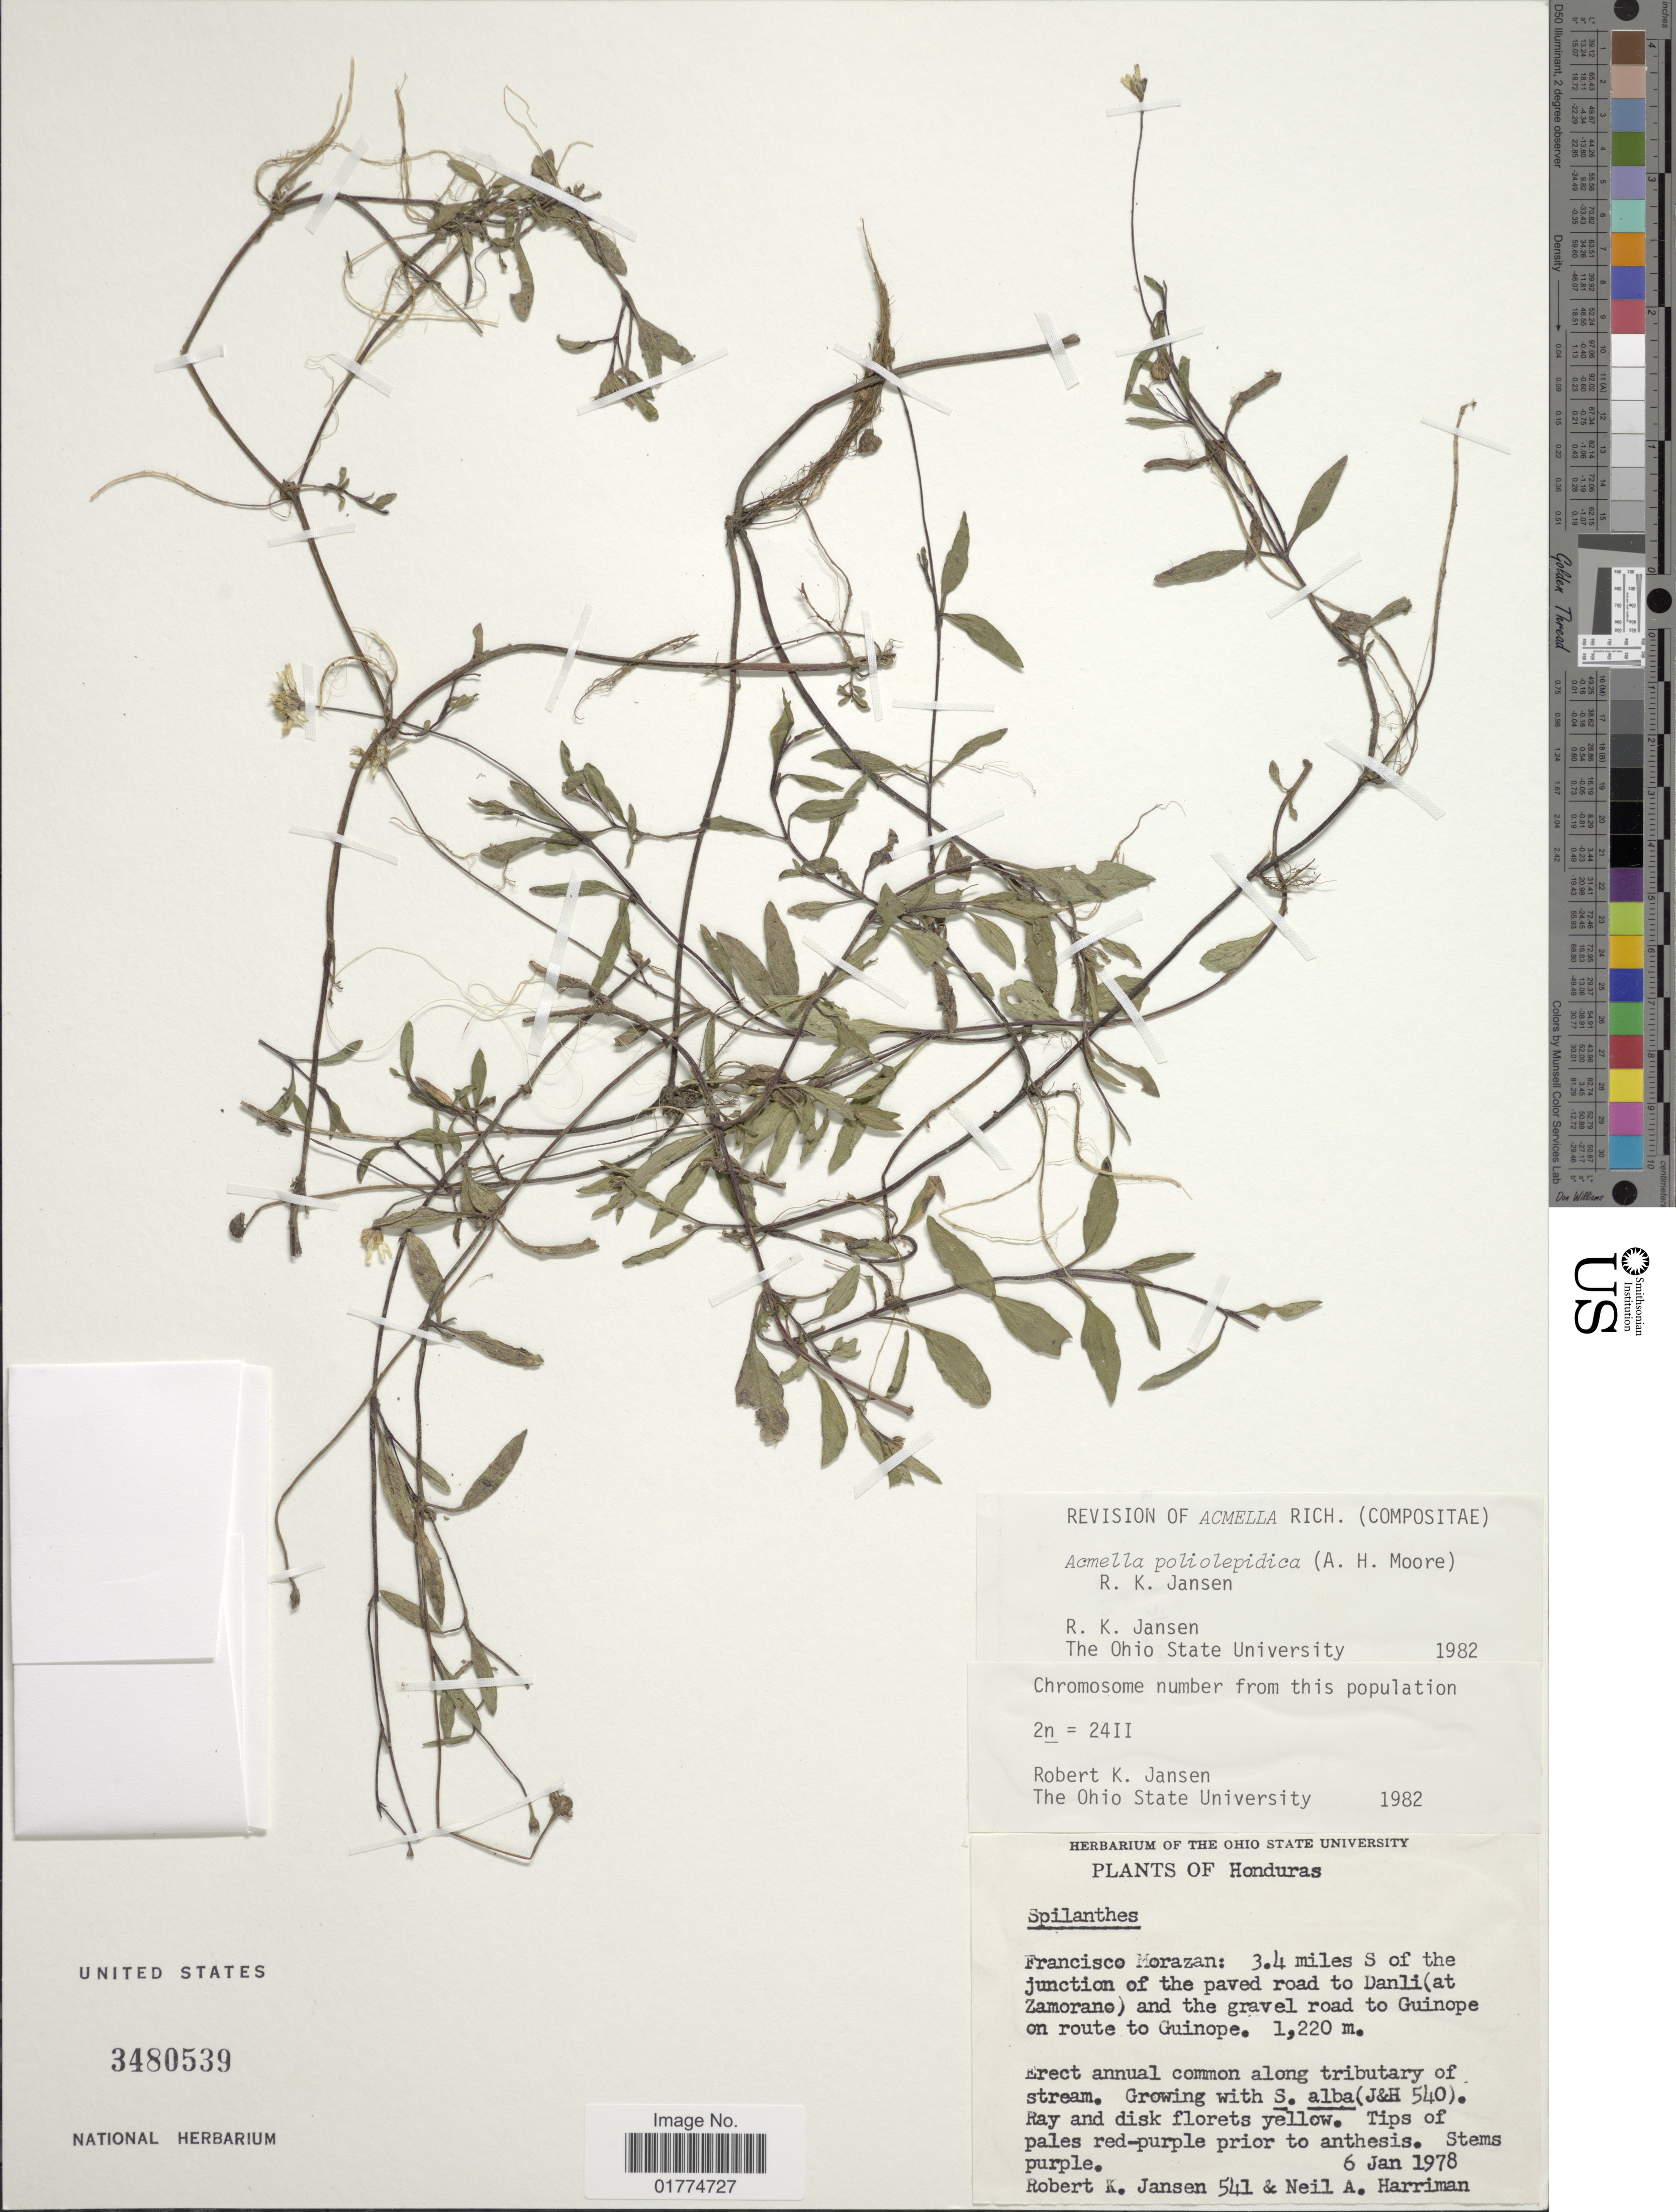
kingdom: Plantae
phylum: Tracheophyta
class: Magnoliopsida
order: Asterales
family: Asteraceae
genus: Acmella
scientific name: Acmella poliolepidica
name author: A.H. Moore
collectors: R. K. Jansen & N. A. Harriman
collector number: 541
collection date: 1978-01-06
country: Honduras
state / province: Fco. Morazán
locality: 3.4 miles S of the junction of the paved road to Danli (at Zamorane) and the gravel road to Guinope on route to Guinope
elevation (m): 1220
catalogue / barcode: US 3480539